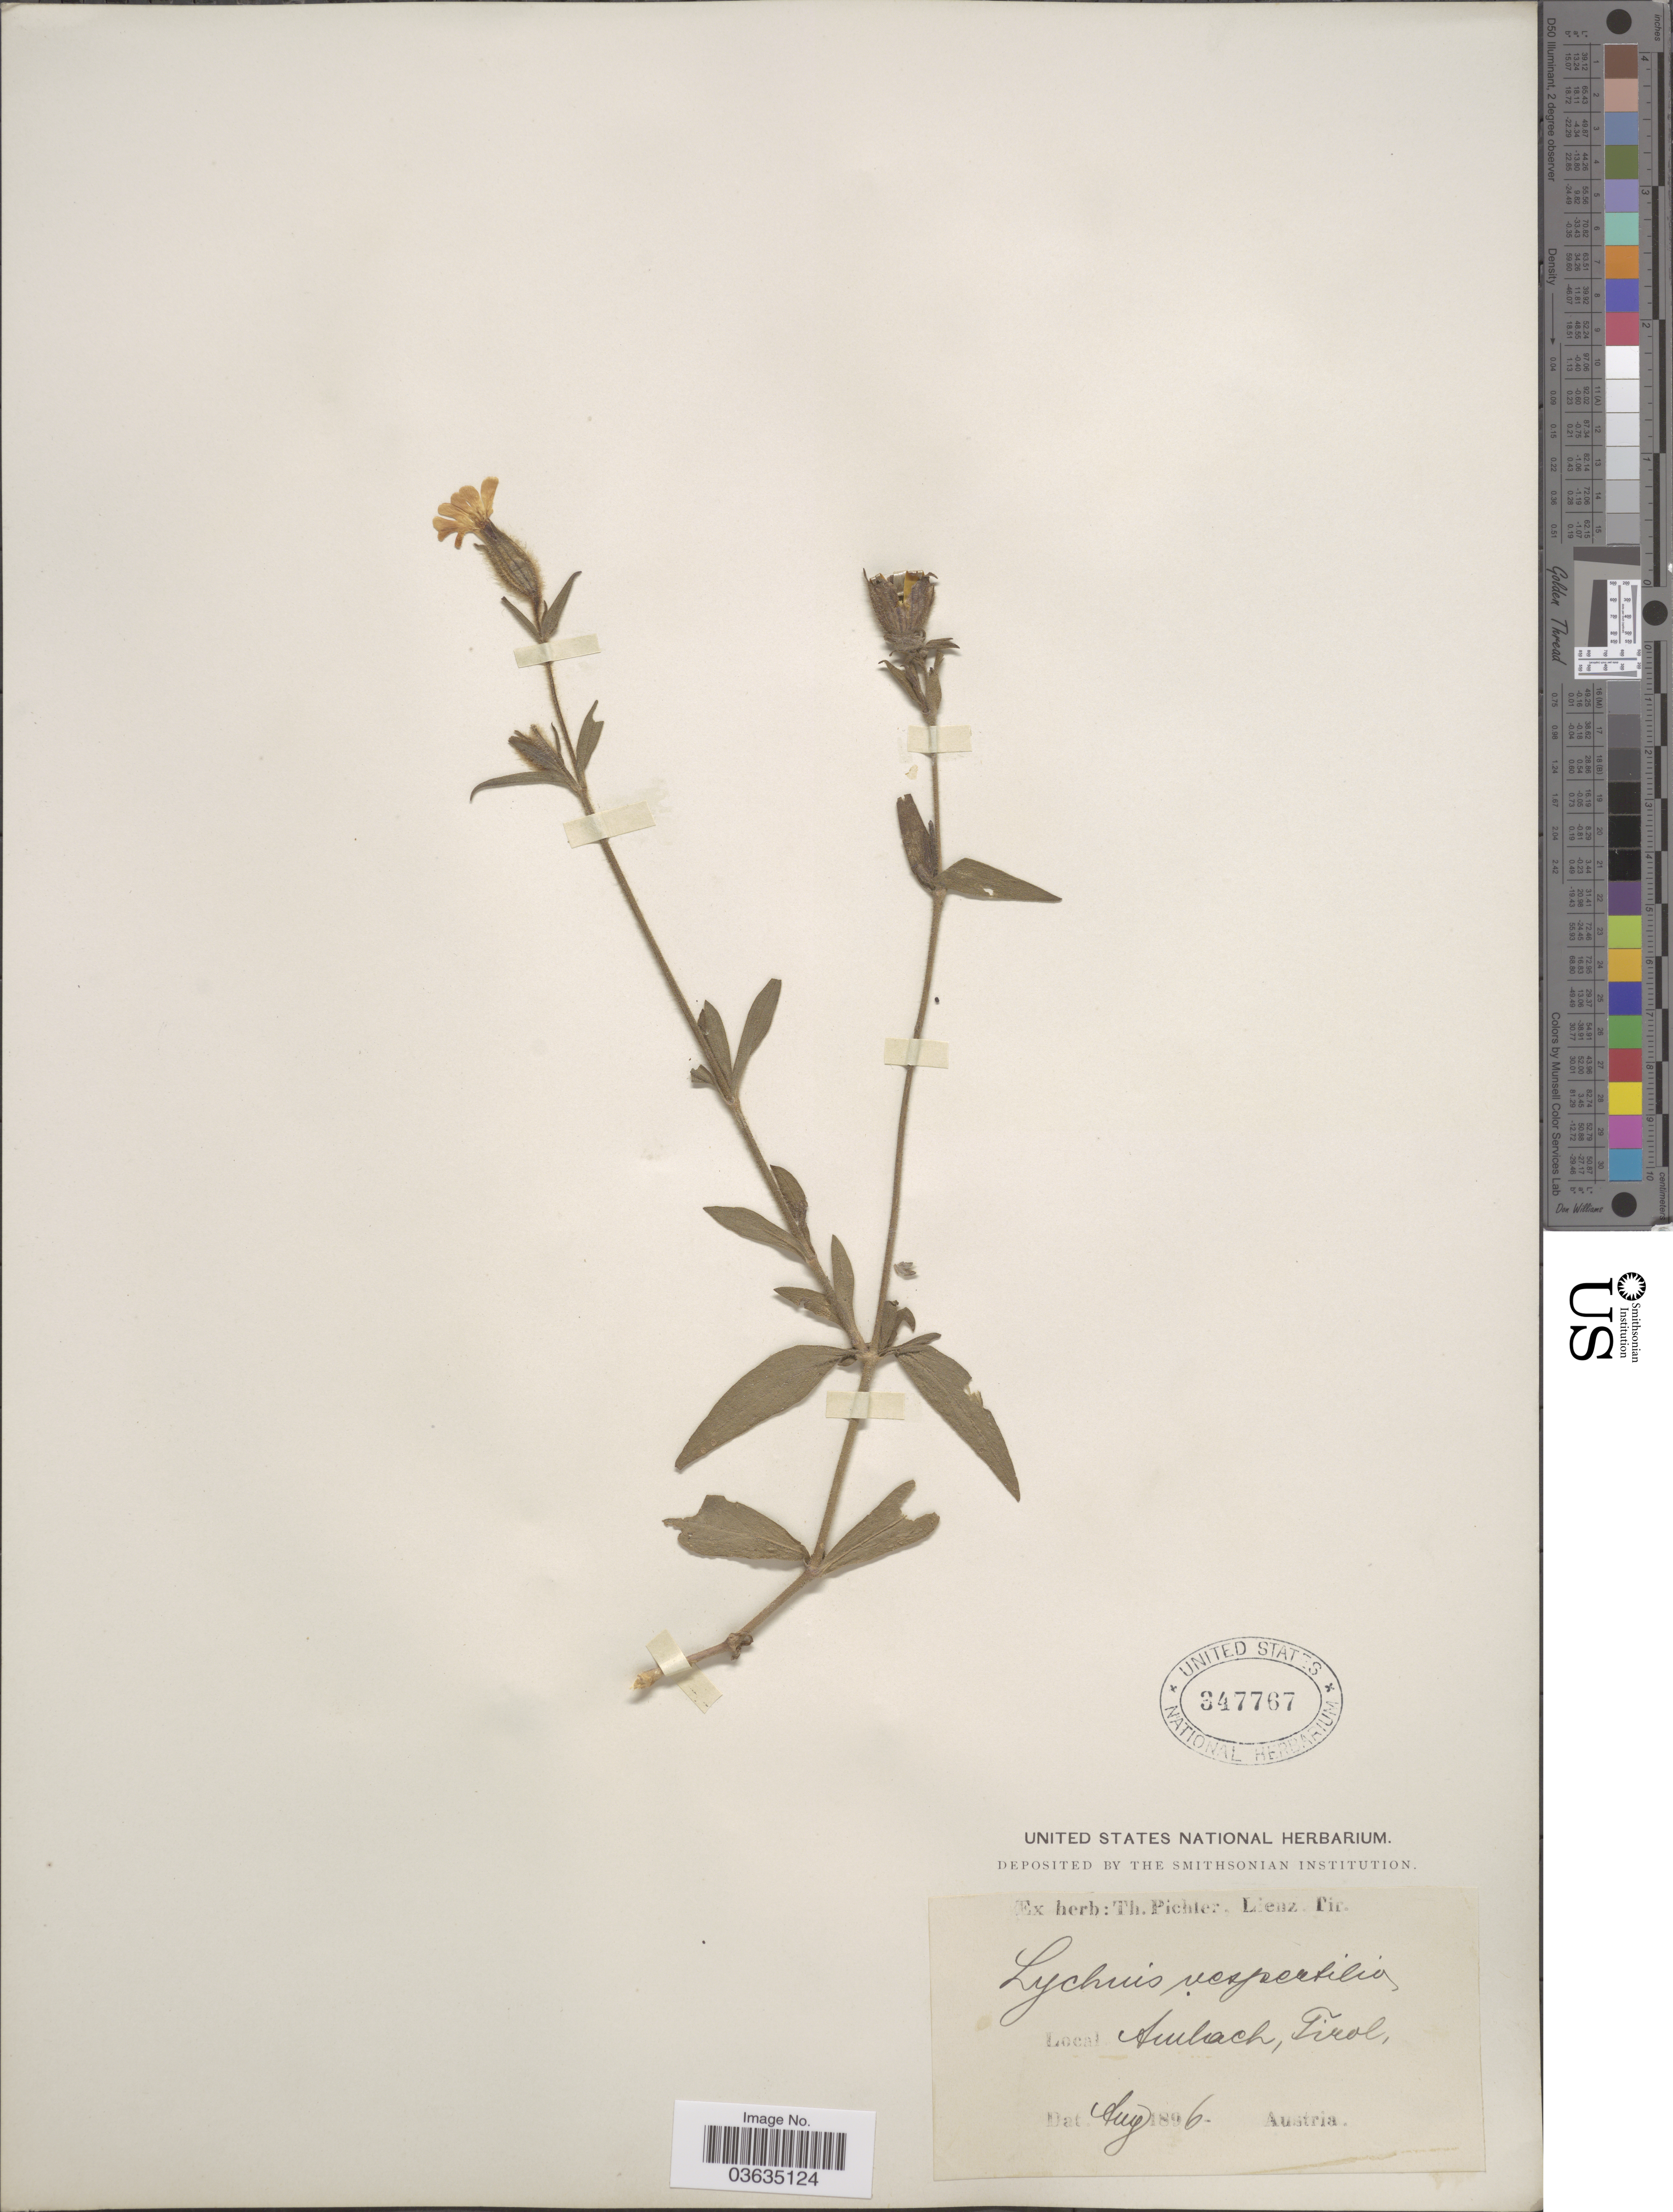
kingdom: Plantae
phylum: Tracheophyta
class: Magnoliopsida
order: Caryophyllales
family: Caryophyllaceae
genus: Silene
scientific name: Silene latifolia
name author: Poir.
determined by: Strong, Mark T., (BOT), Smithsonian Institution - National Museum of Natural History (UNITED STATES)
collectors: ex herb. T. Pichler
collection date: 1896-08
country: Austria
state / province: Tirol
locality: Ambach.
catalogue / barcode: US 347767